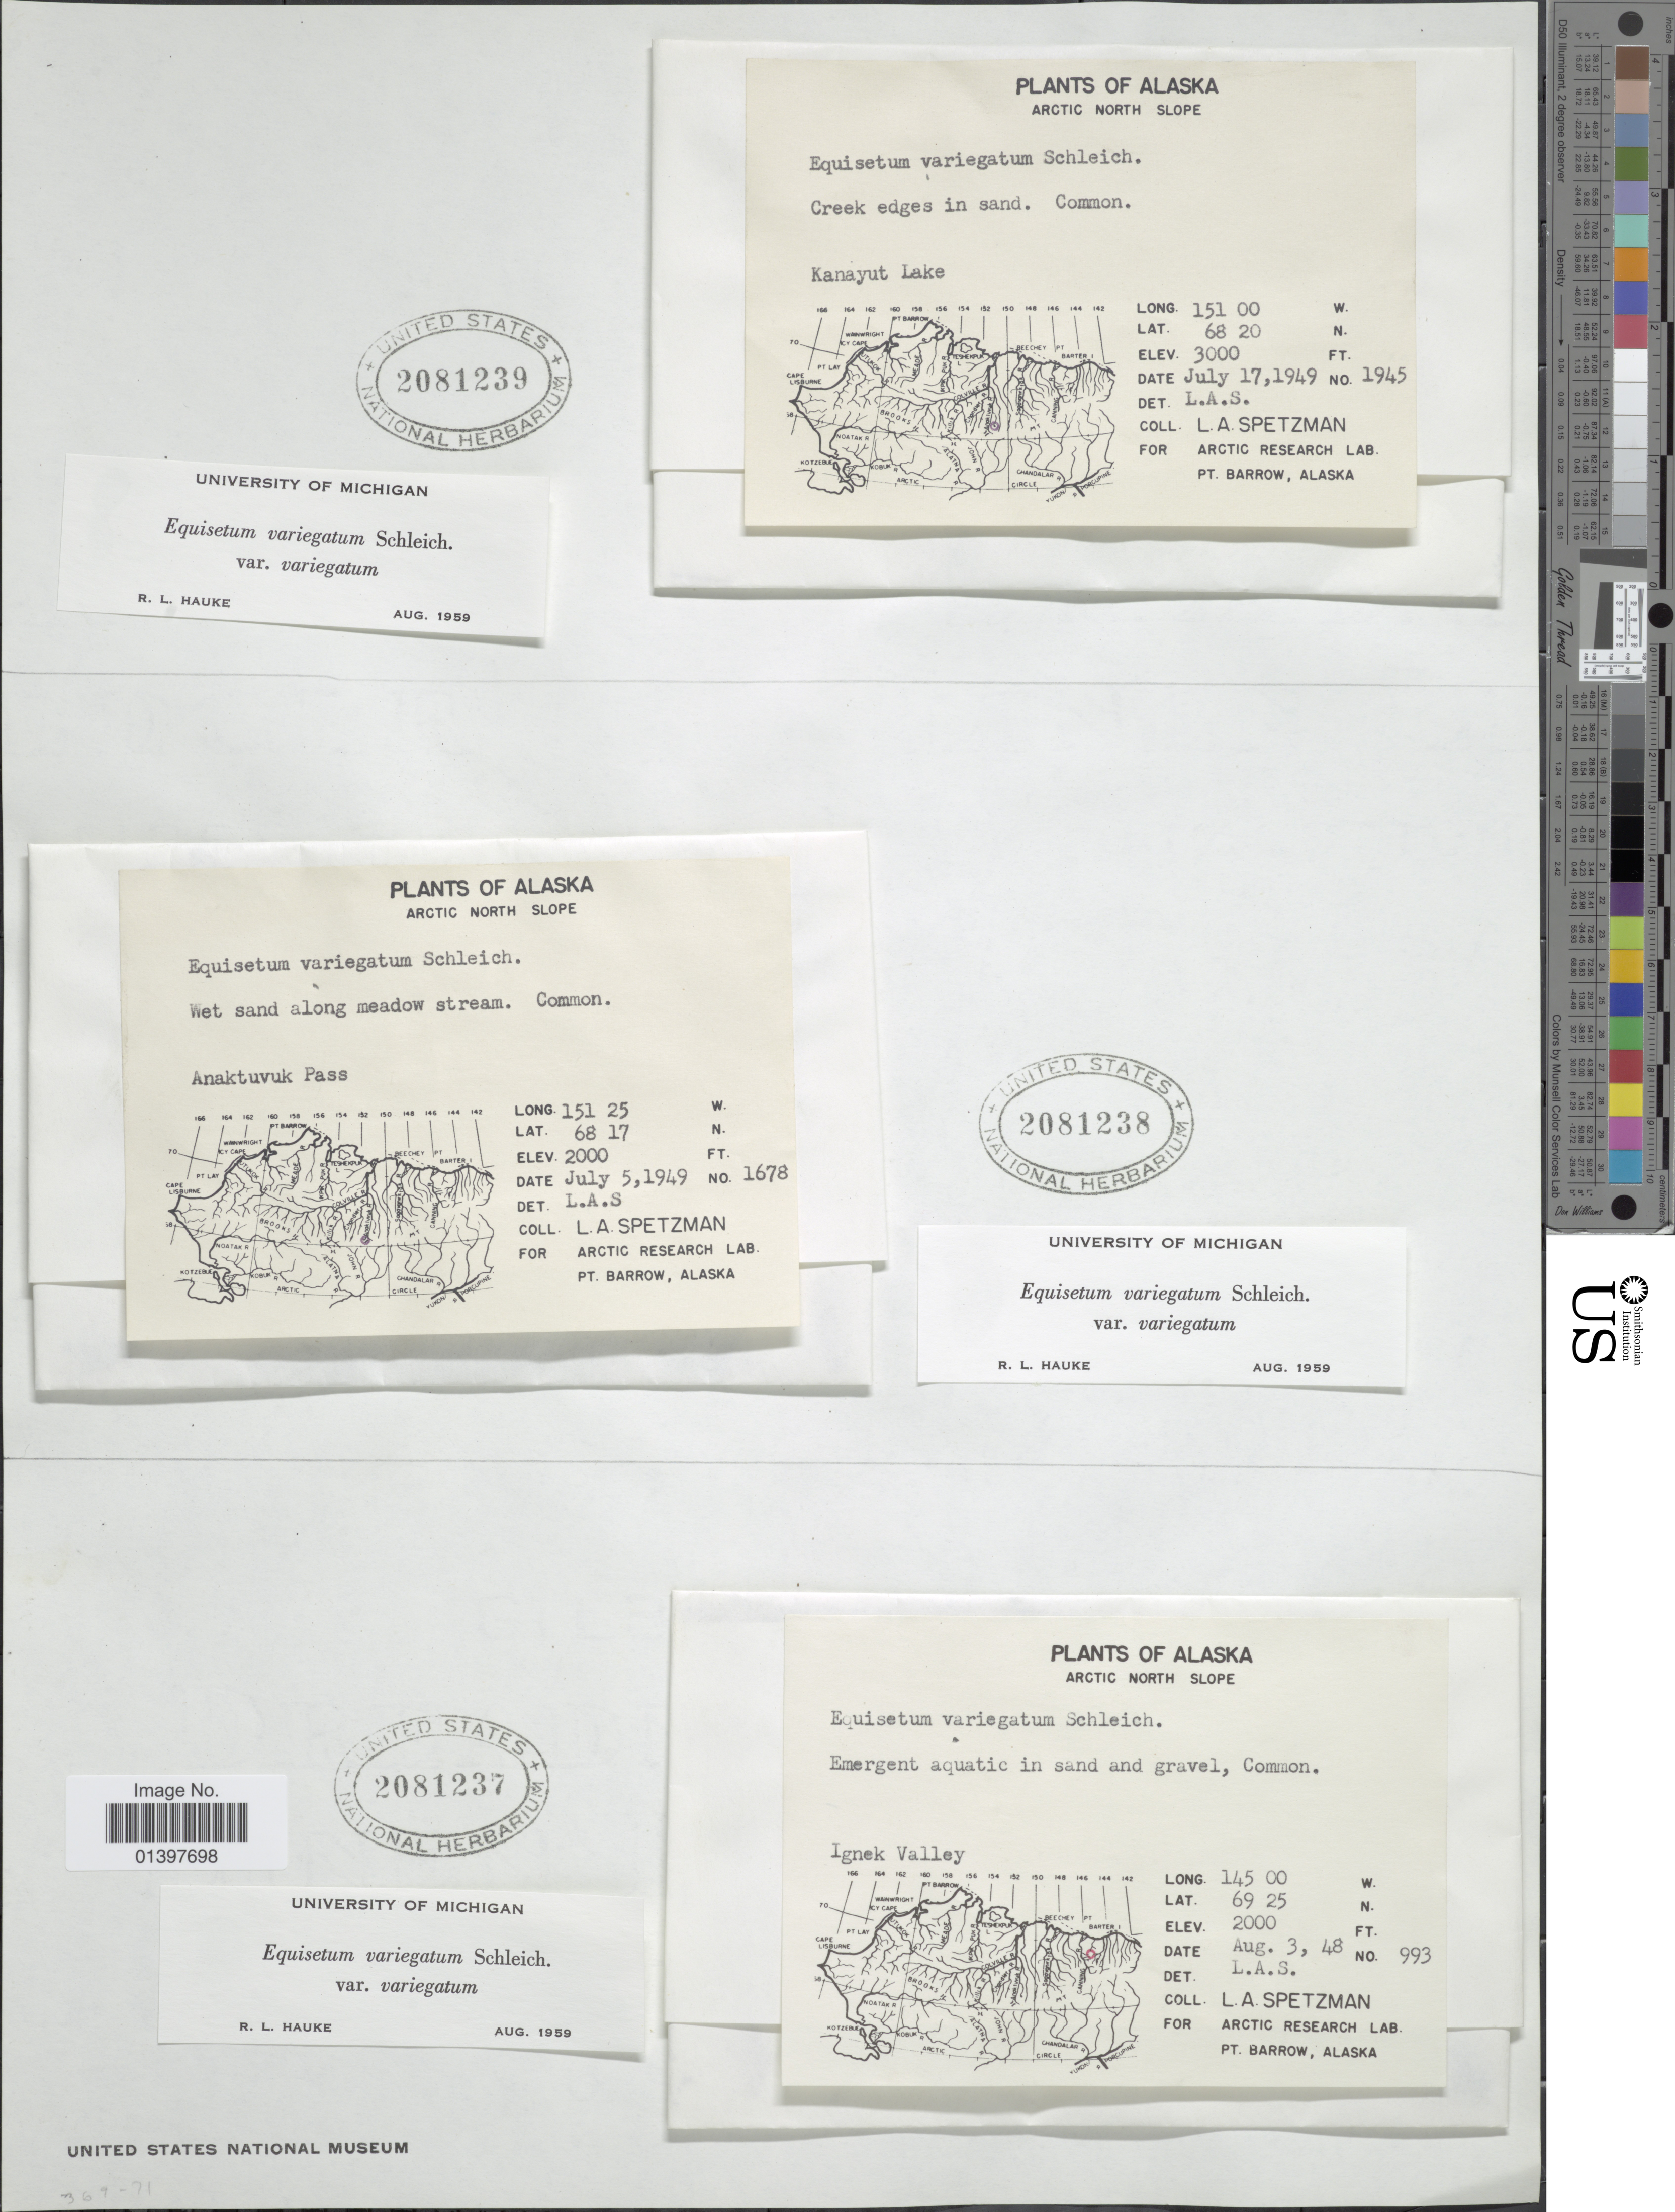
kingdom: Plantae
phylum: Tracheophyta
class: Polypodiopsida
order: Equisetales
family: Equisetaceae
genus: Equisetum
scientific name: Equisetum variegatum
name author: Schleich. ex F. Weber & D. Mohr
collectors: L. Spetzman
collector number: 1945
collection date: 1949-07-17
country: United States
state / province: Alaska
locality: Arctic North slope, Creek edges in sand, Kanayut Lake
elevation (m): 914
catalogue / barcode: US 2081239-3